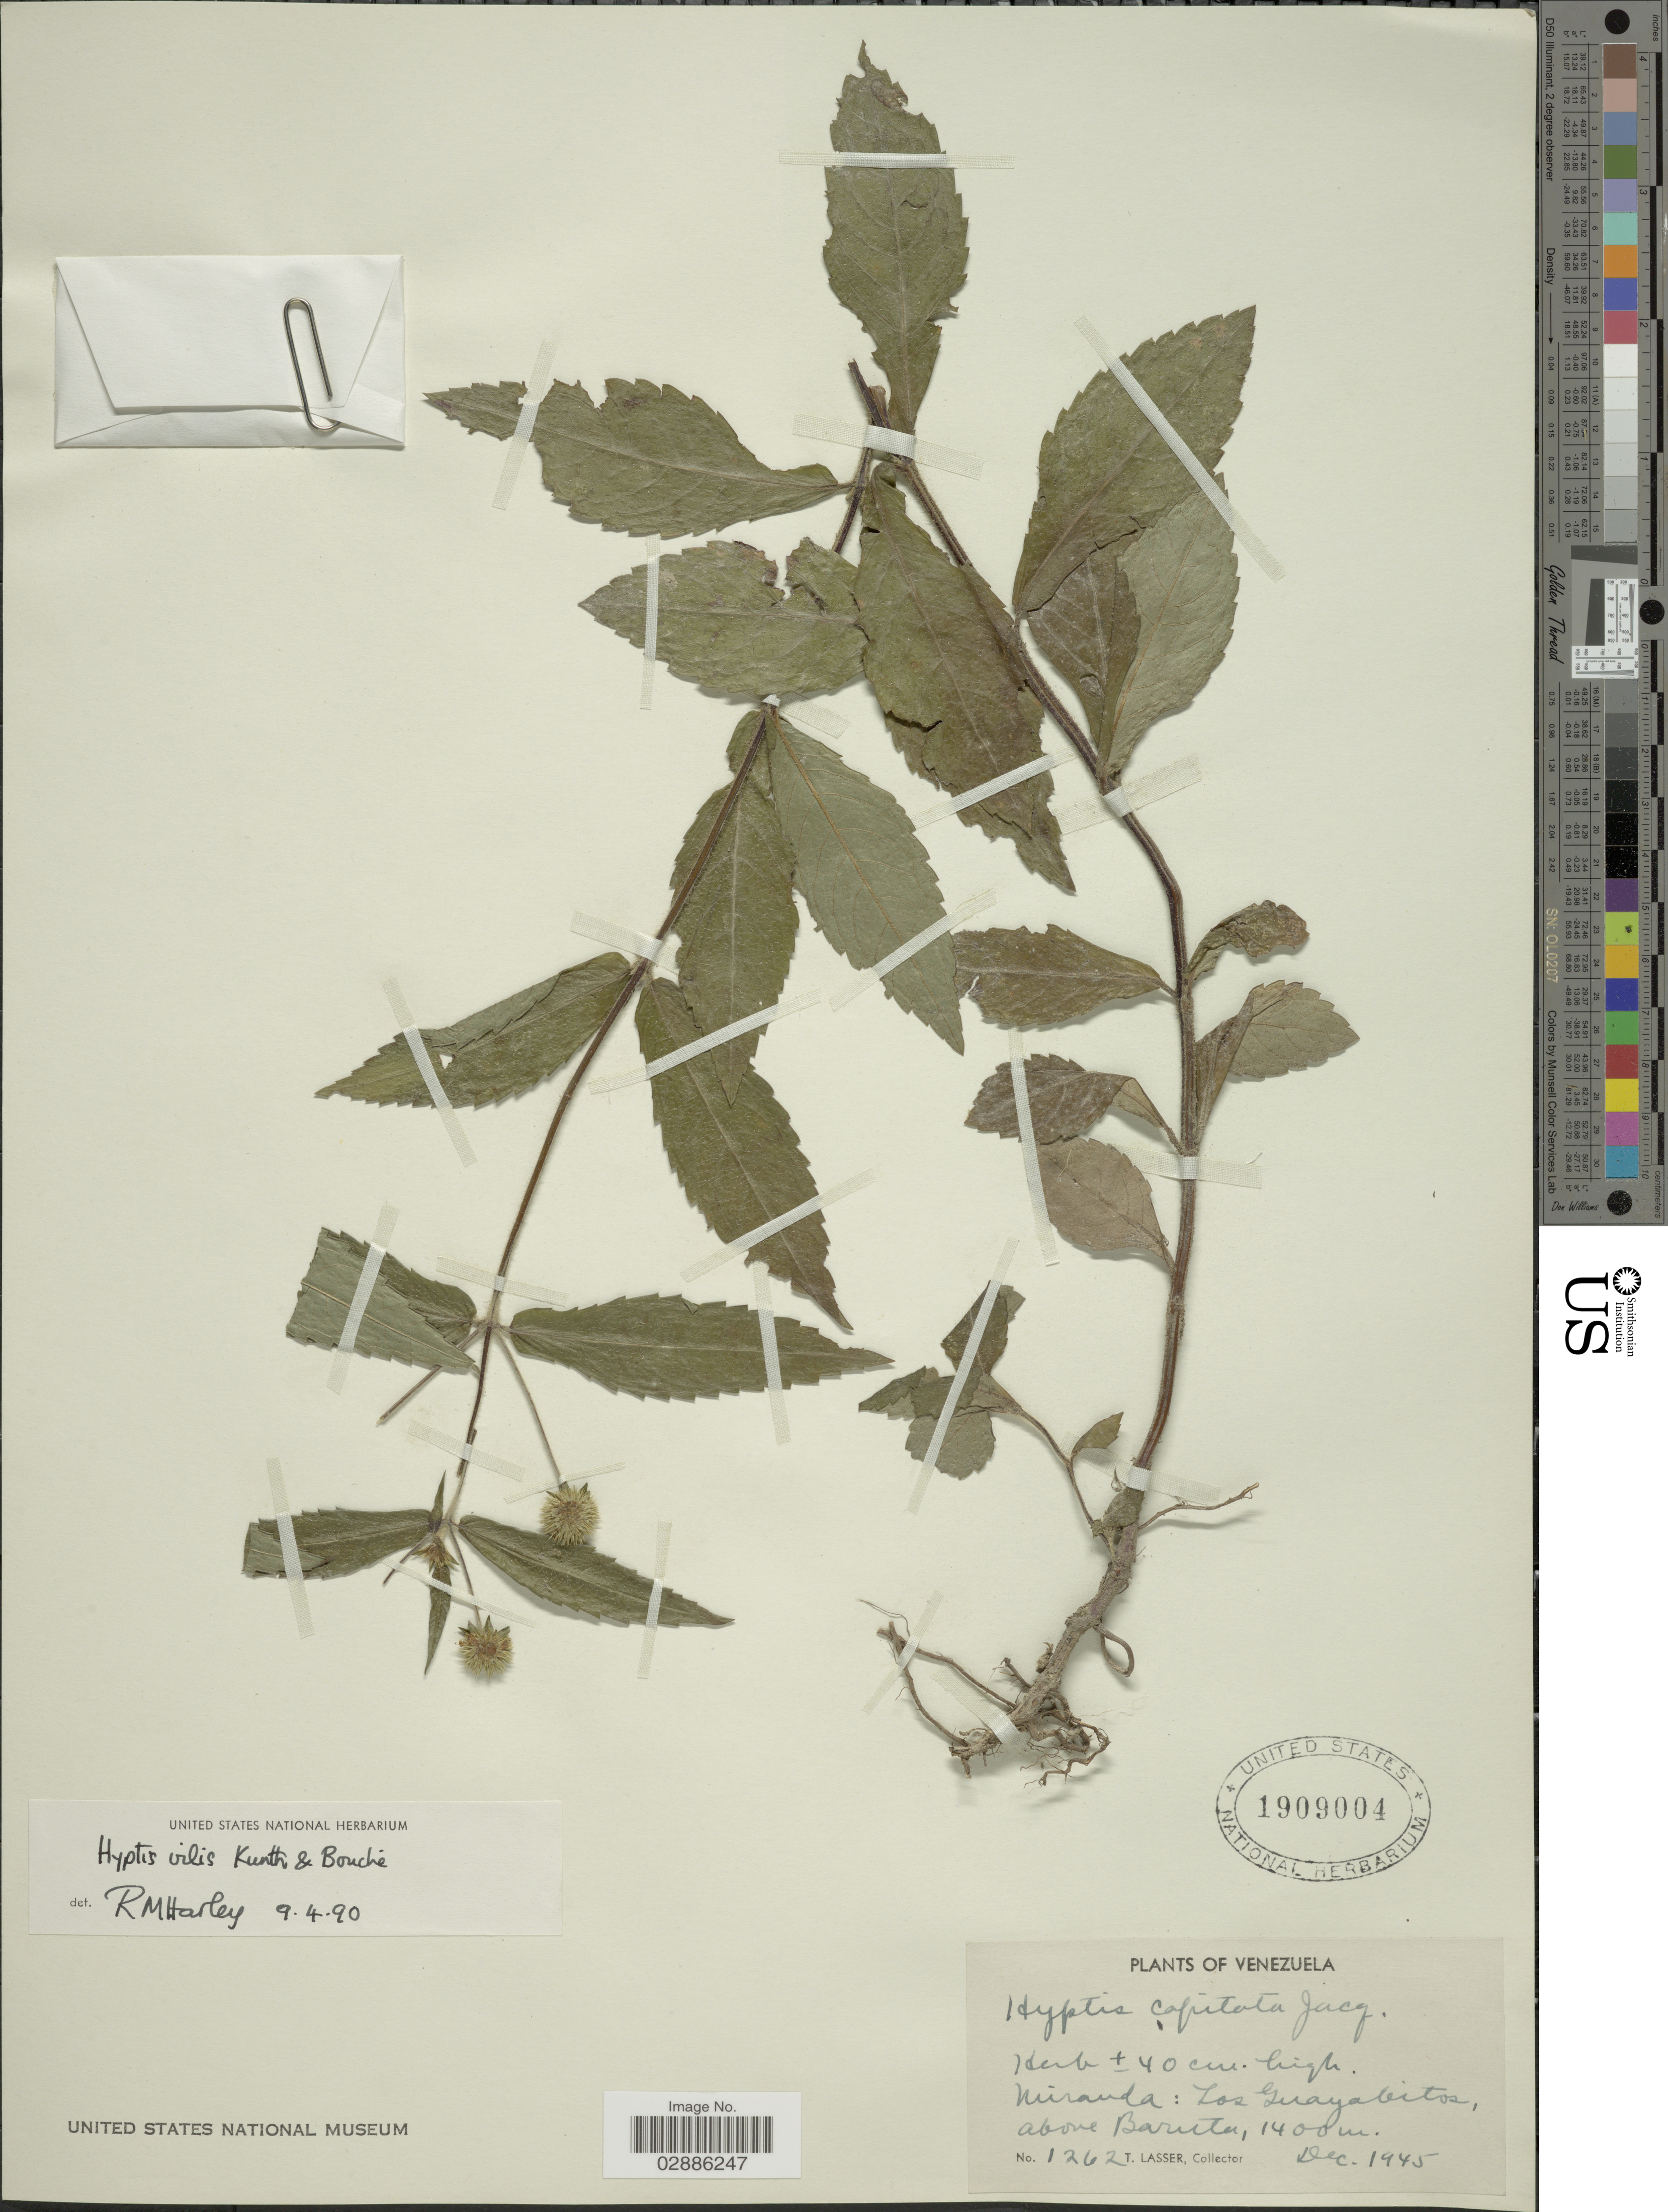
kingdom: Plantae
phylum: Tracheophyta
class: Magnoliopsida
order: Lamiales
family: Lamiaceae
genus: Hyptis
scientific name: Hyptis vilis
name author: Kunth & C.D. Bouché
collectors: T. Lasser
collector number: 1262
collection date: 1945-12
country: Venezuela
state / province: Miranda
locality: Miranda: Los Guayabitos, above Baruta.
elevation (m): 1400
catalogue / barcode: US 1909004